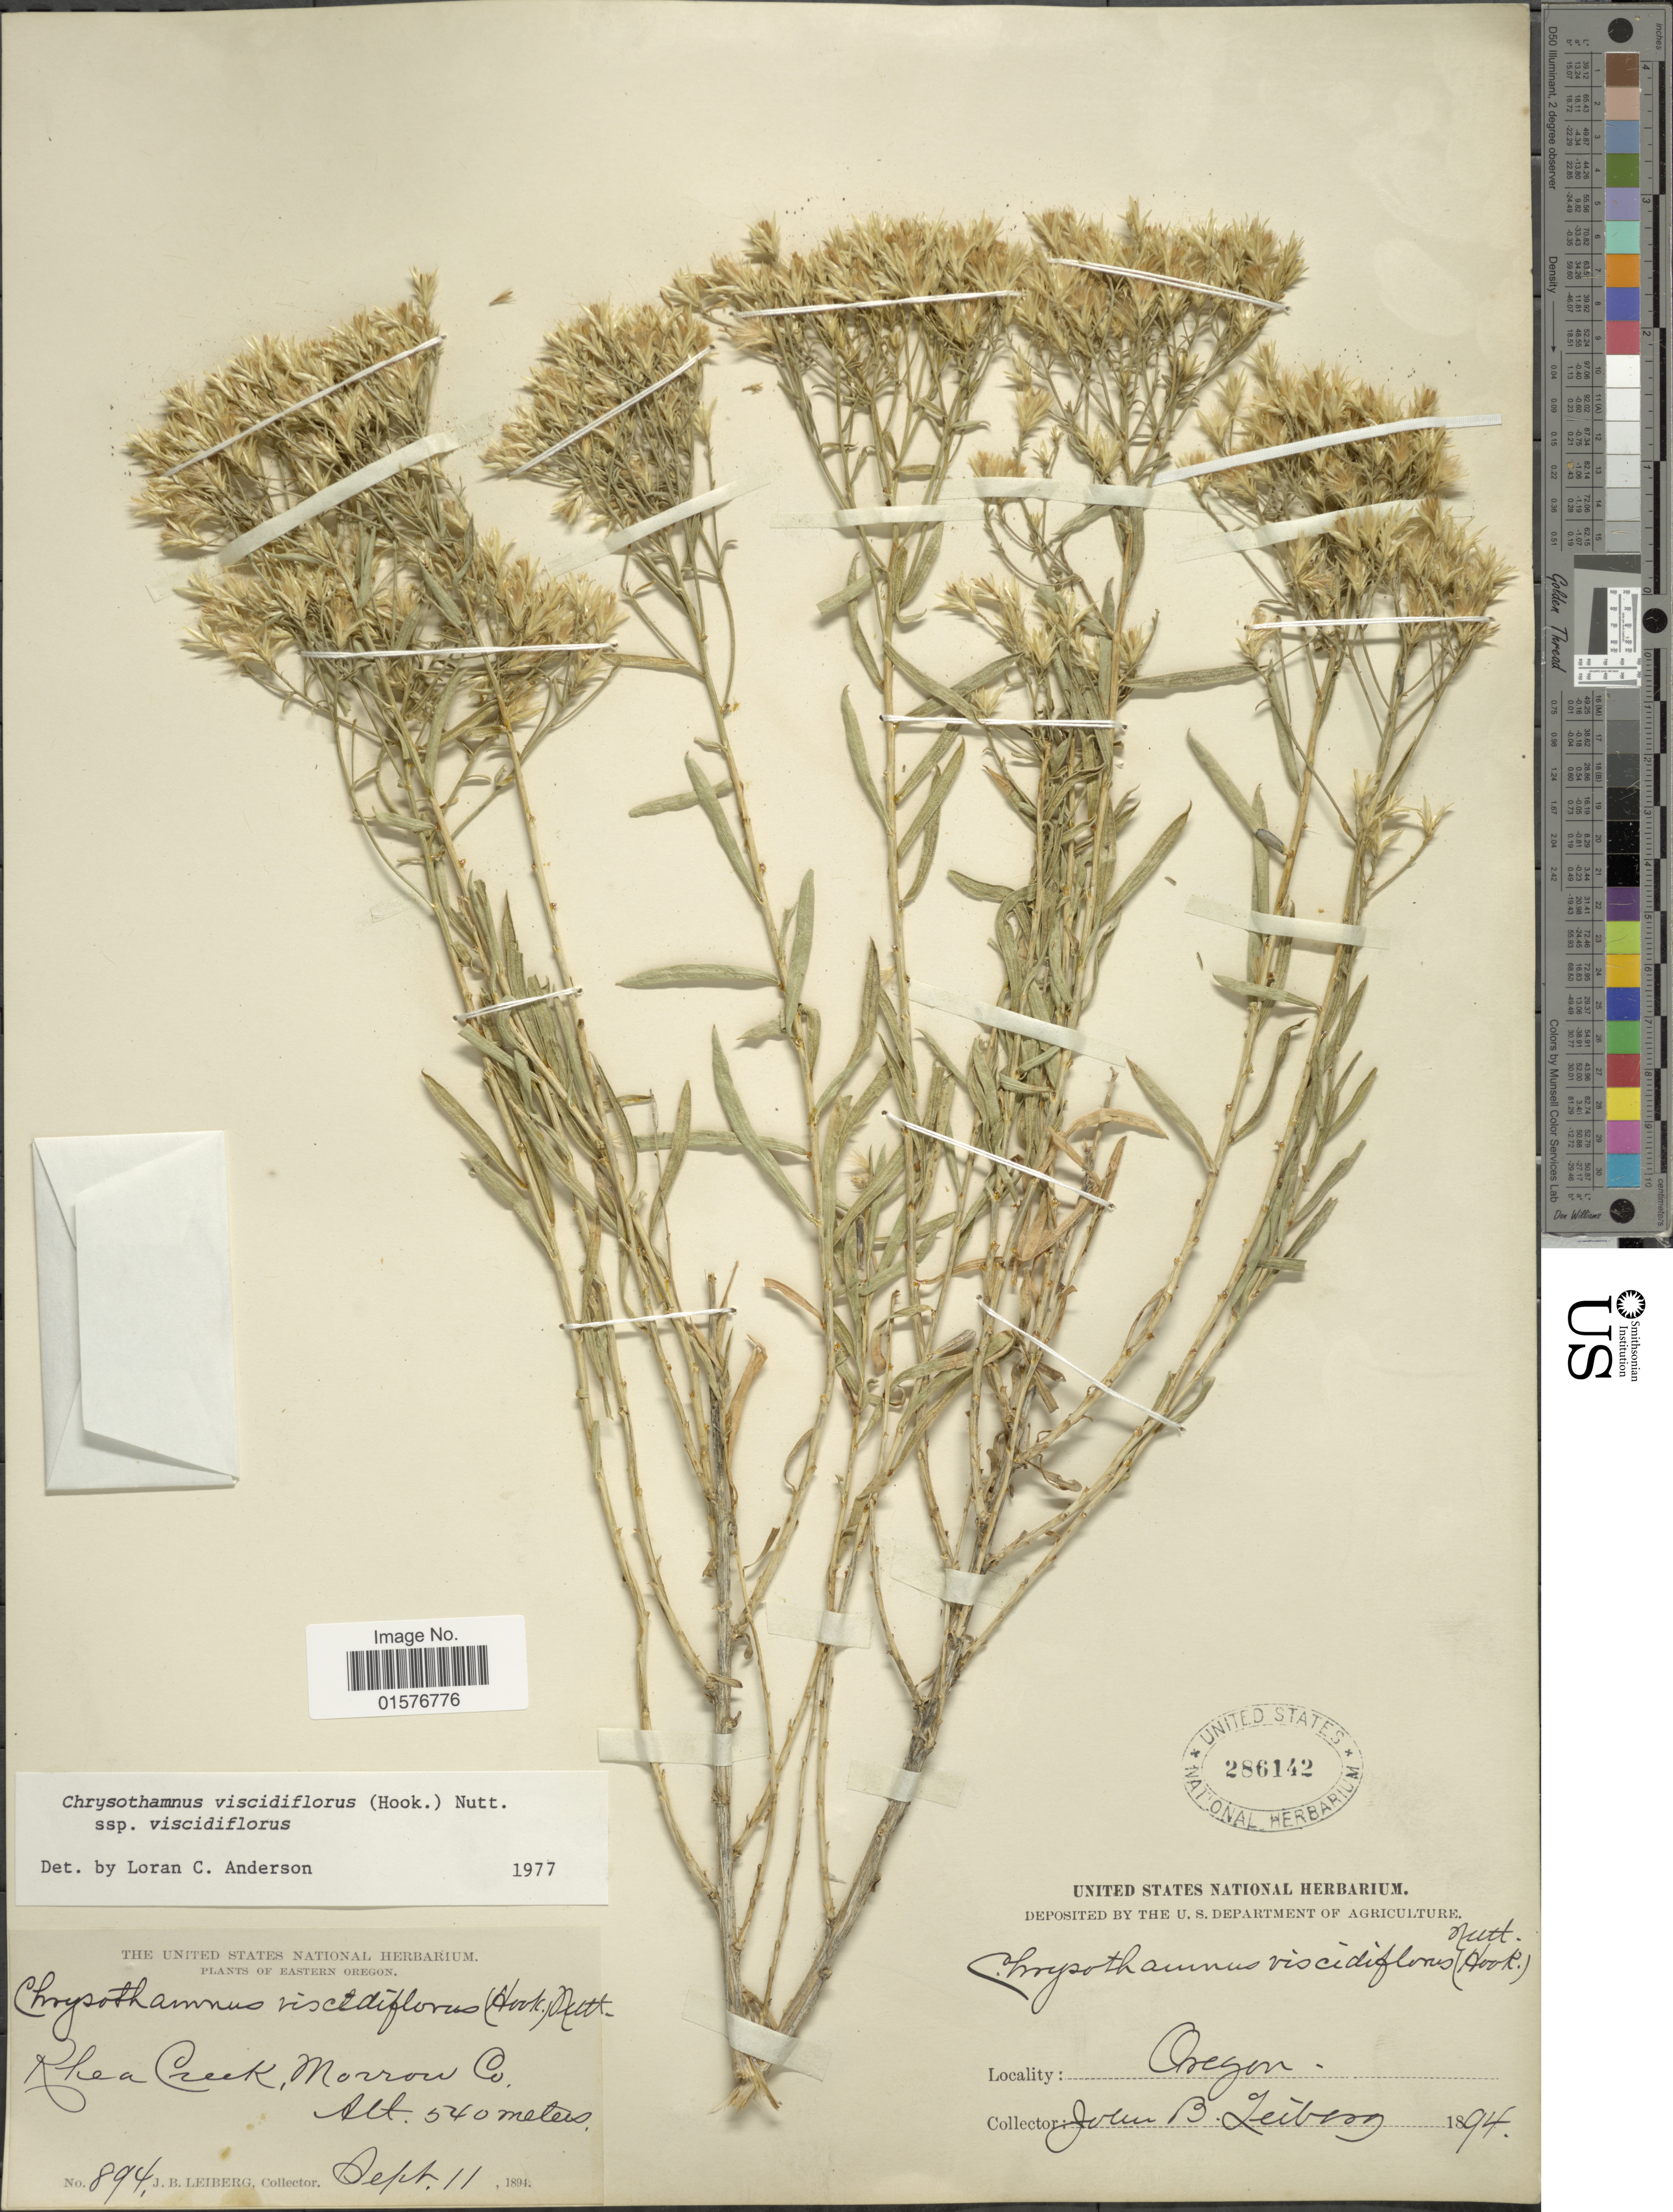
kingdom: Plantae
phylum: Tracheophyta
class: Magnoliopsida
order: Asterales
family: Asteraceae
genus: Chrysothamnus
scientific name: Chrysothamnus viscidiflorus subsp. viscidiflorus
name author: (Hook.) Nutt.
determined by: Urbatsch, Lowell E., Curator (LSU), Louisiana State University (UNITED STATES)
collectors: J. B. Leiberg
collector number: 894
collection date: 1894-09-11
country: United States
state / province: Oregon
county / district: Morrow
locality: Rhea Creek, Morrow Co.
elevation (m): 540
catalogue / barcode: US 286142